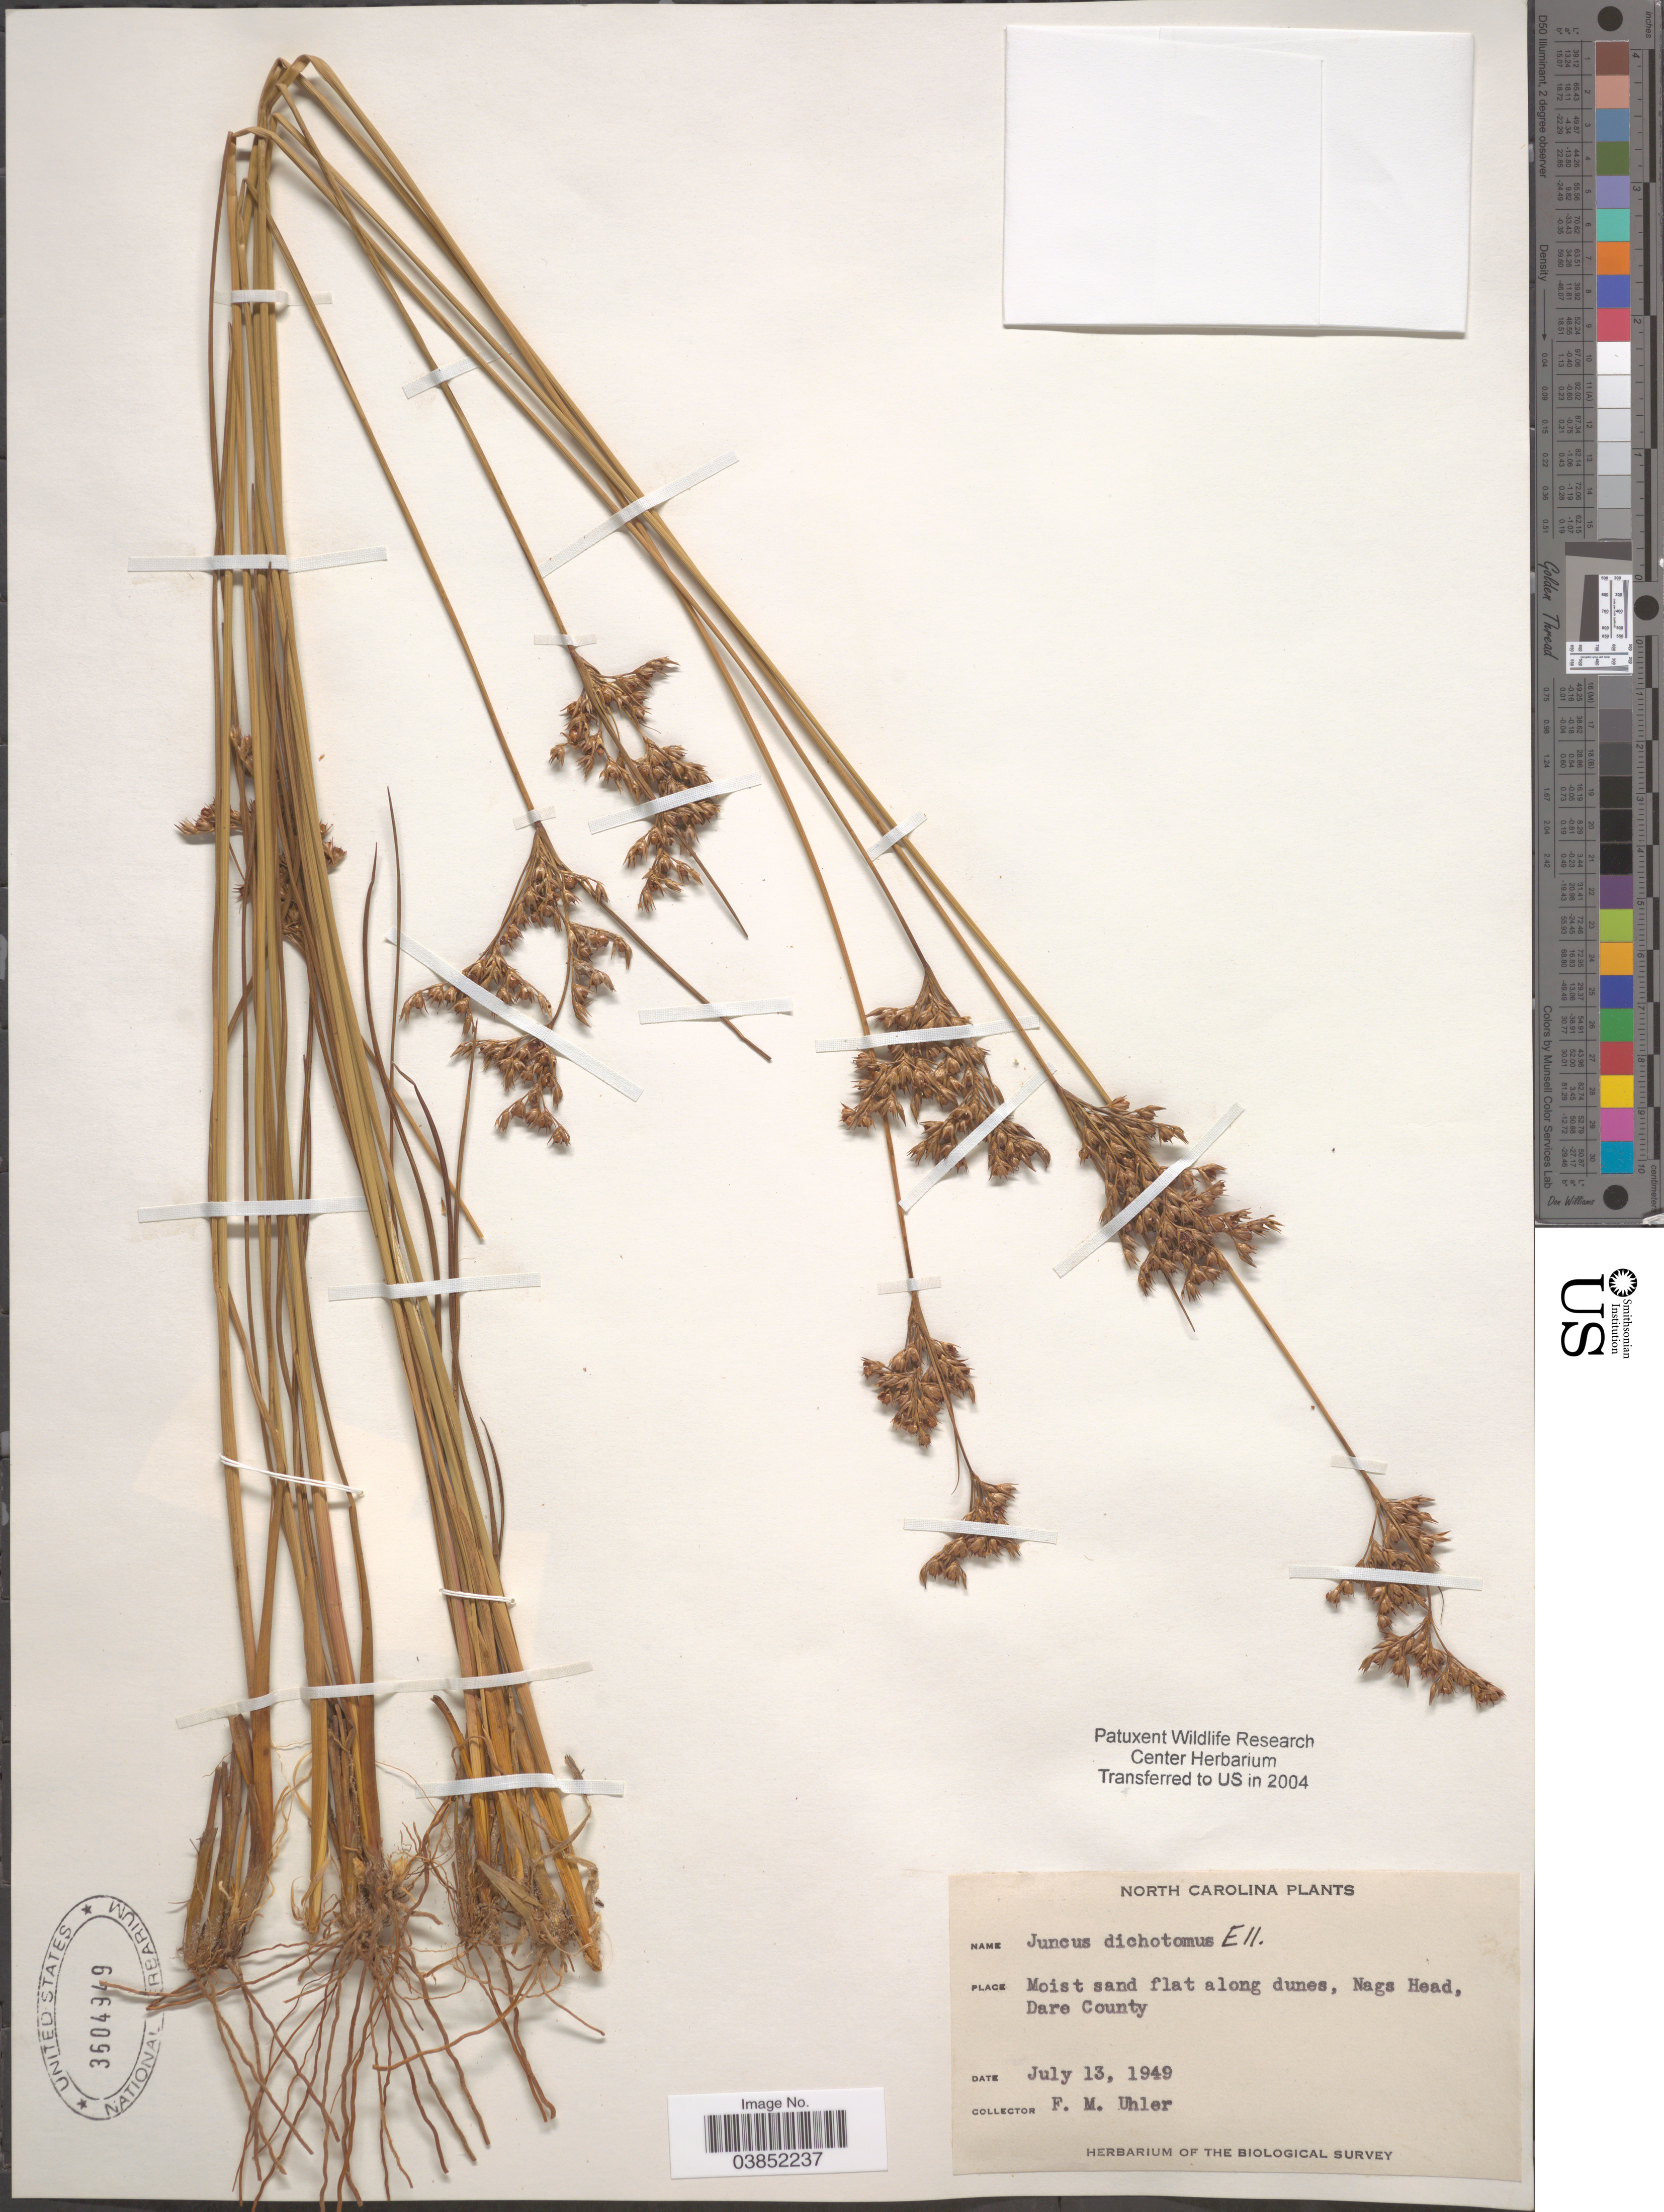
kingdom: Plantae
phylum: Tracheophyta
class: Liliopsida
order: Poales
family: Juncaceae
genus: Juncus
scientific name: Juncus dichotomus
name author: Elliott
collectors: F. M. Uhler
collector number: E11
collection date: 1949-07-13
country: United States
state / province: North Carolina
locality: Moist sand flat along dunes, Nags Head, Dare County.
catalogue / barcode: US 3604349